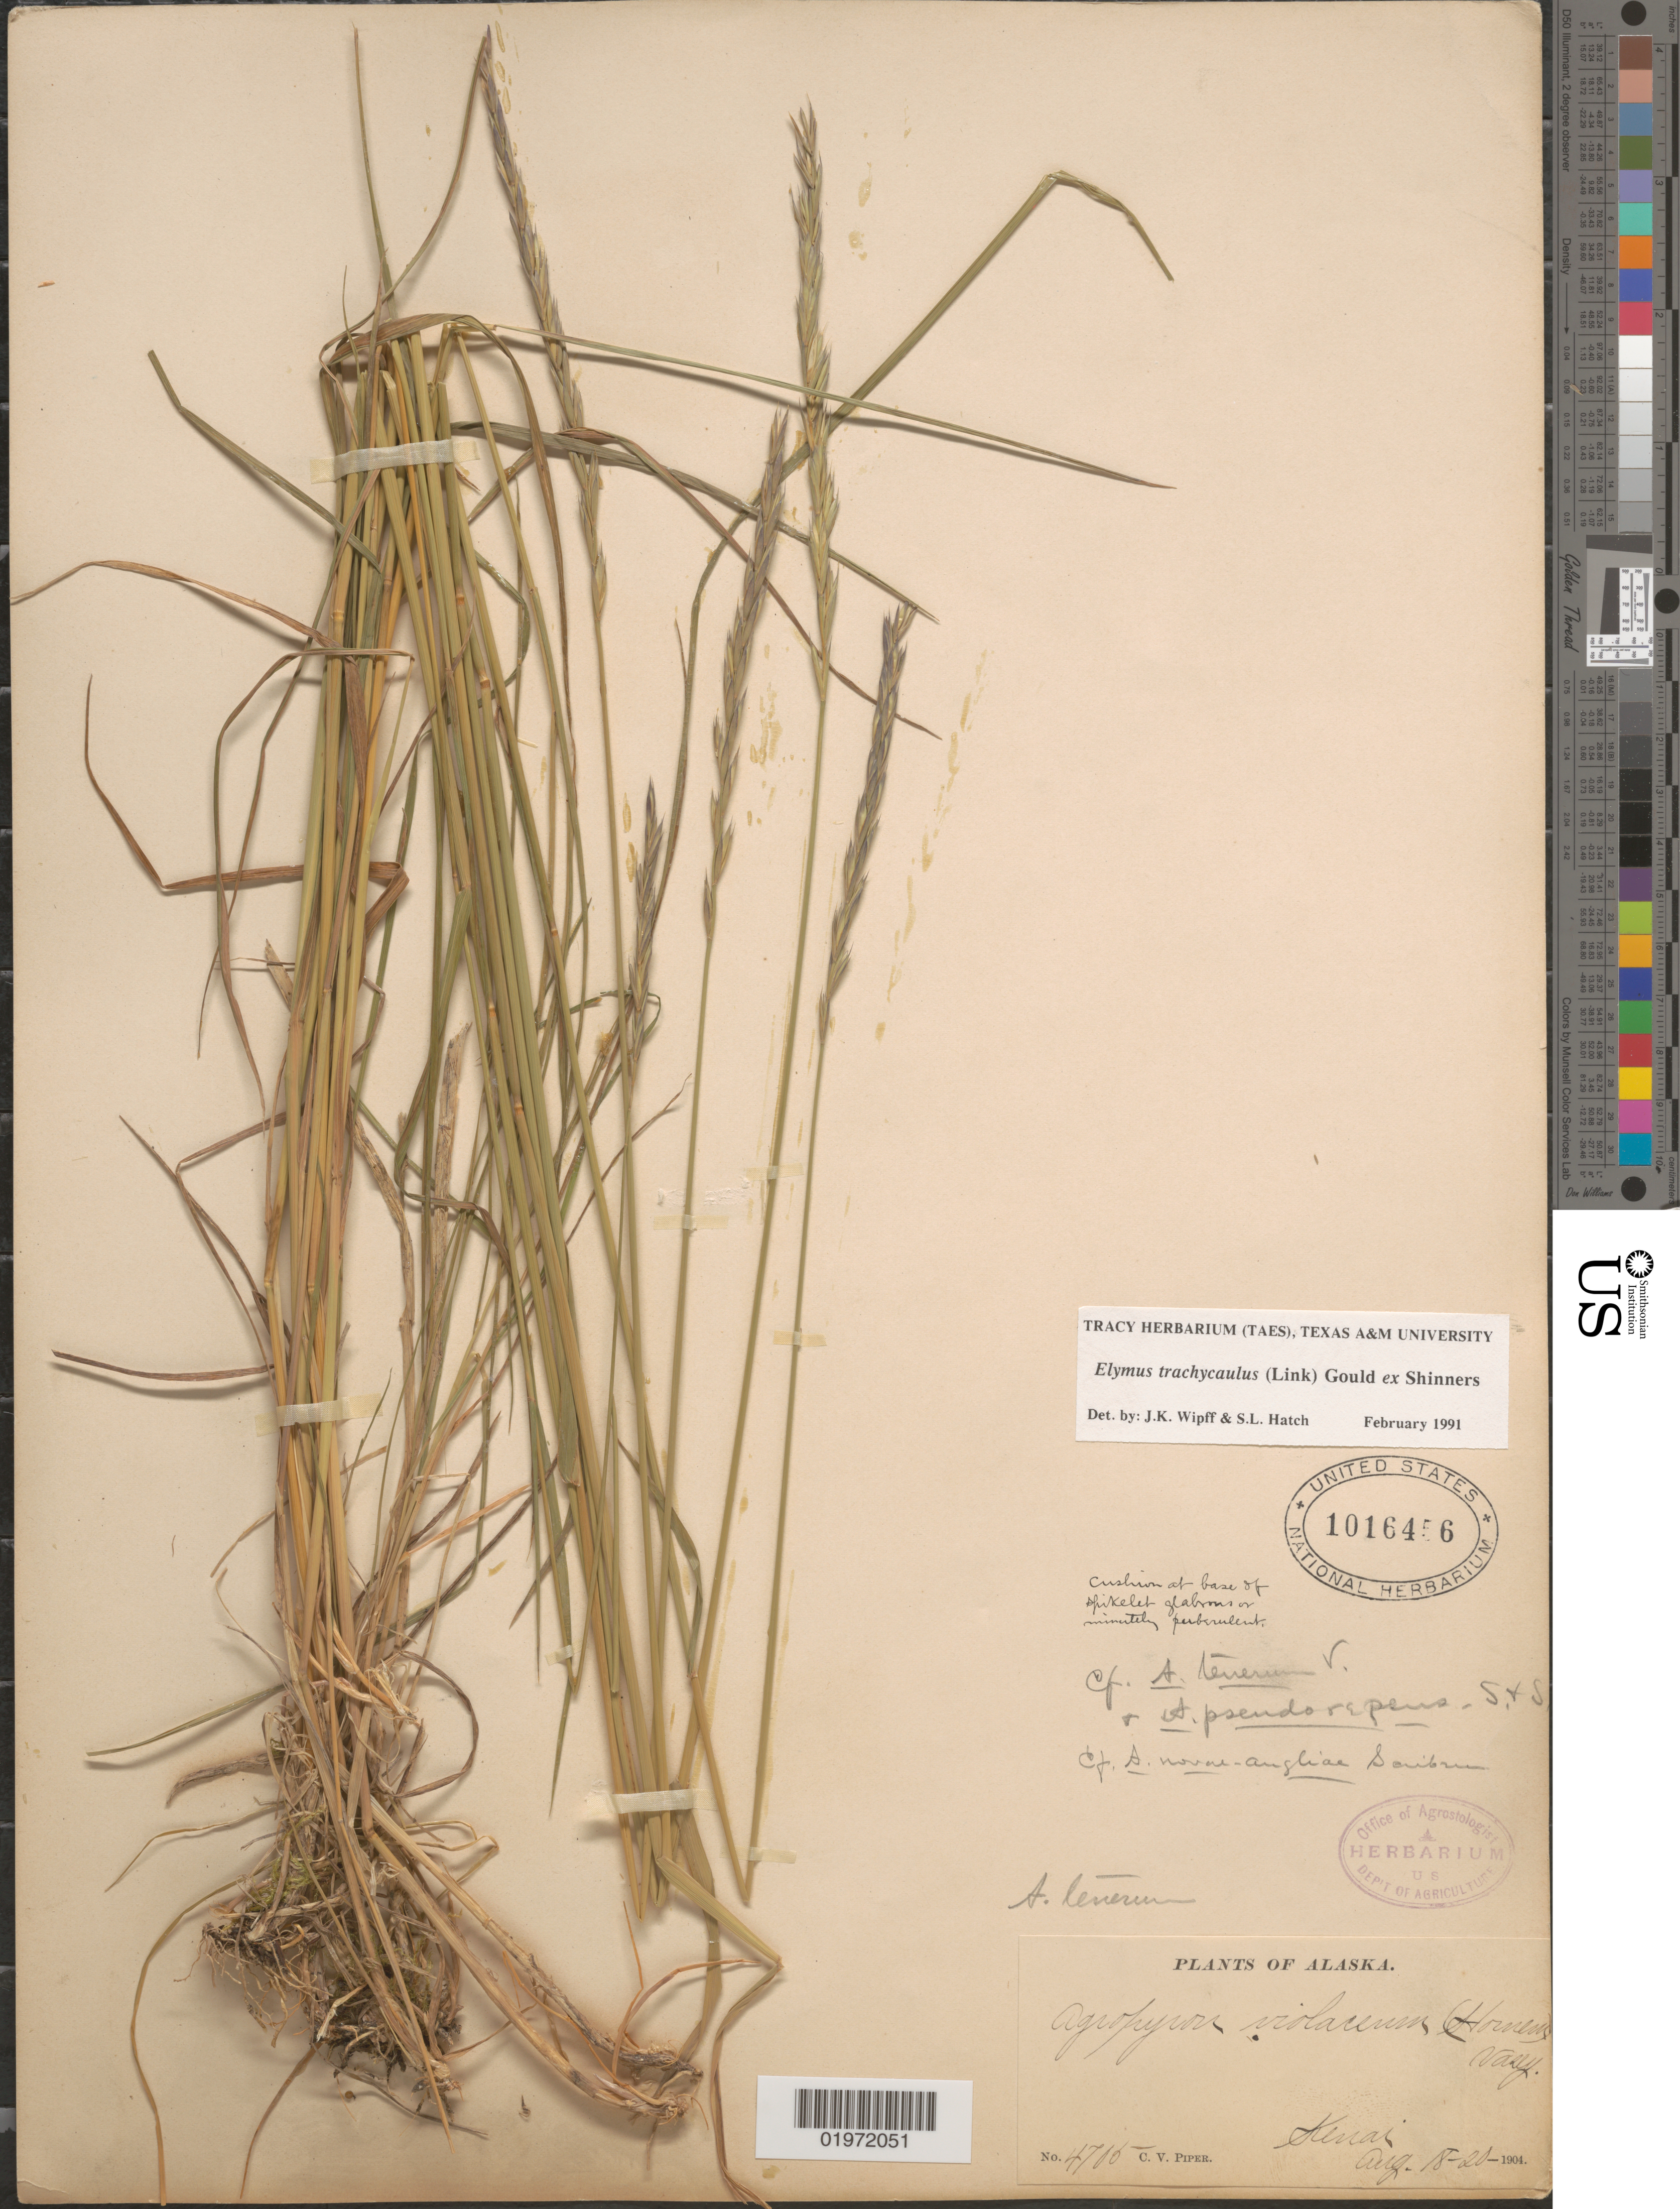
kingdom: Plantae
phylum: Tracheophyta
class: Liliopsida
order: Poales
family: Poaceae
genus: Elymus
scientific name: Elymus trachycaulus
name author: (Link) Gould ex Shinners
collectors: C. V. Piper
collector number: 4705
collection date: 1904-08-18/1904-08-20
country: United States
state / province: Alaska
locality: Kenai.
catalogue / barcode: US 1016456